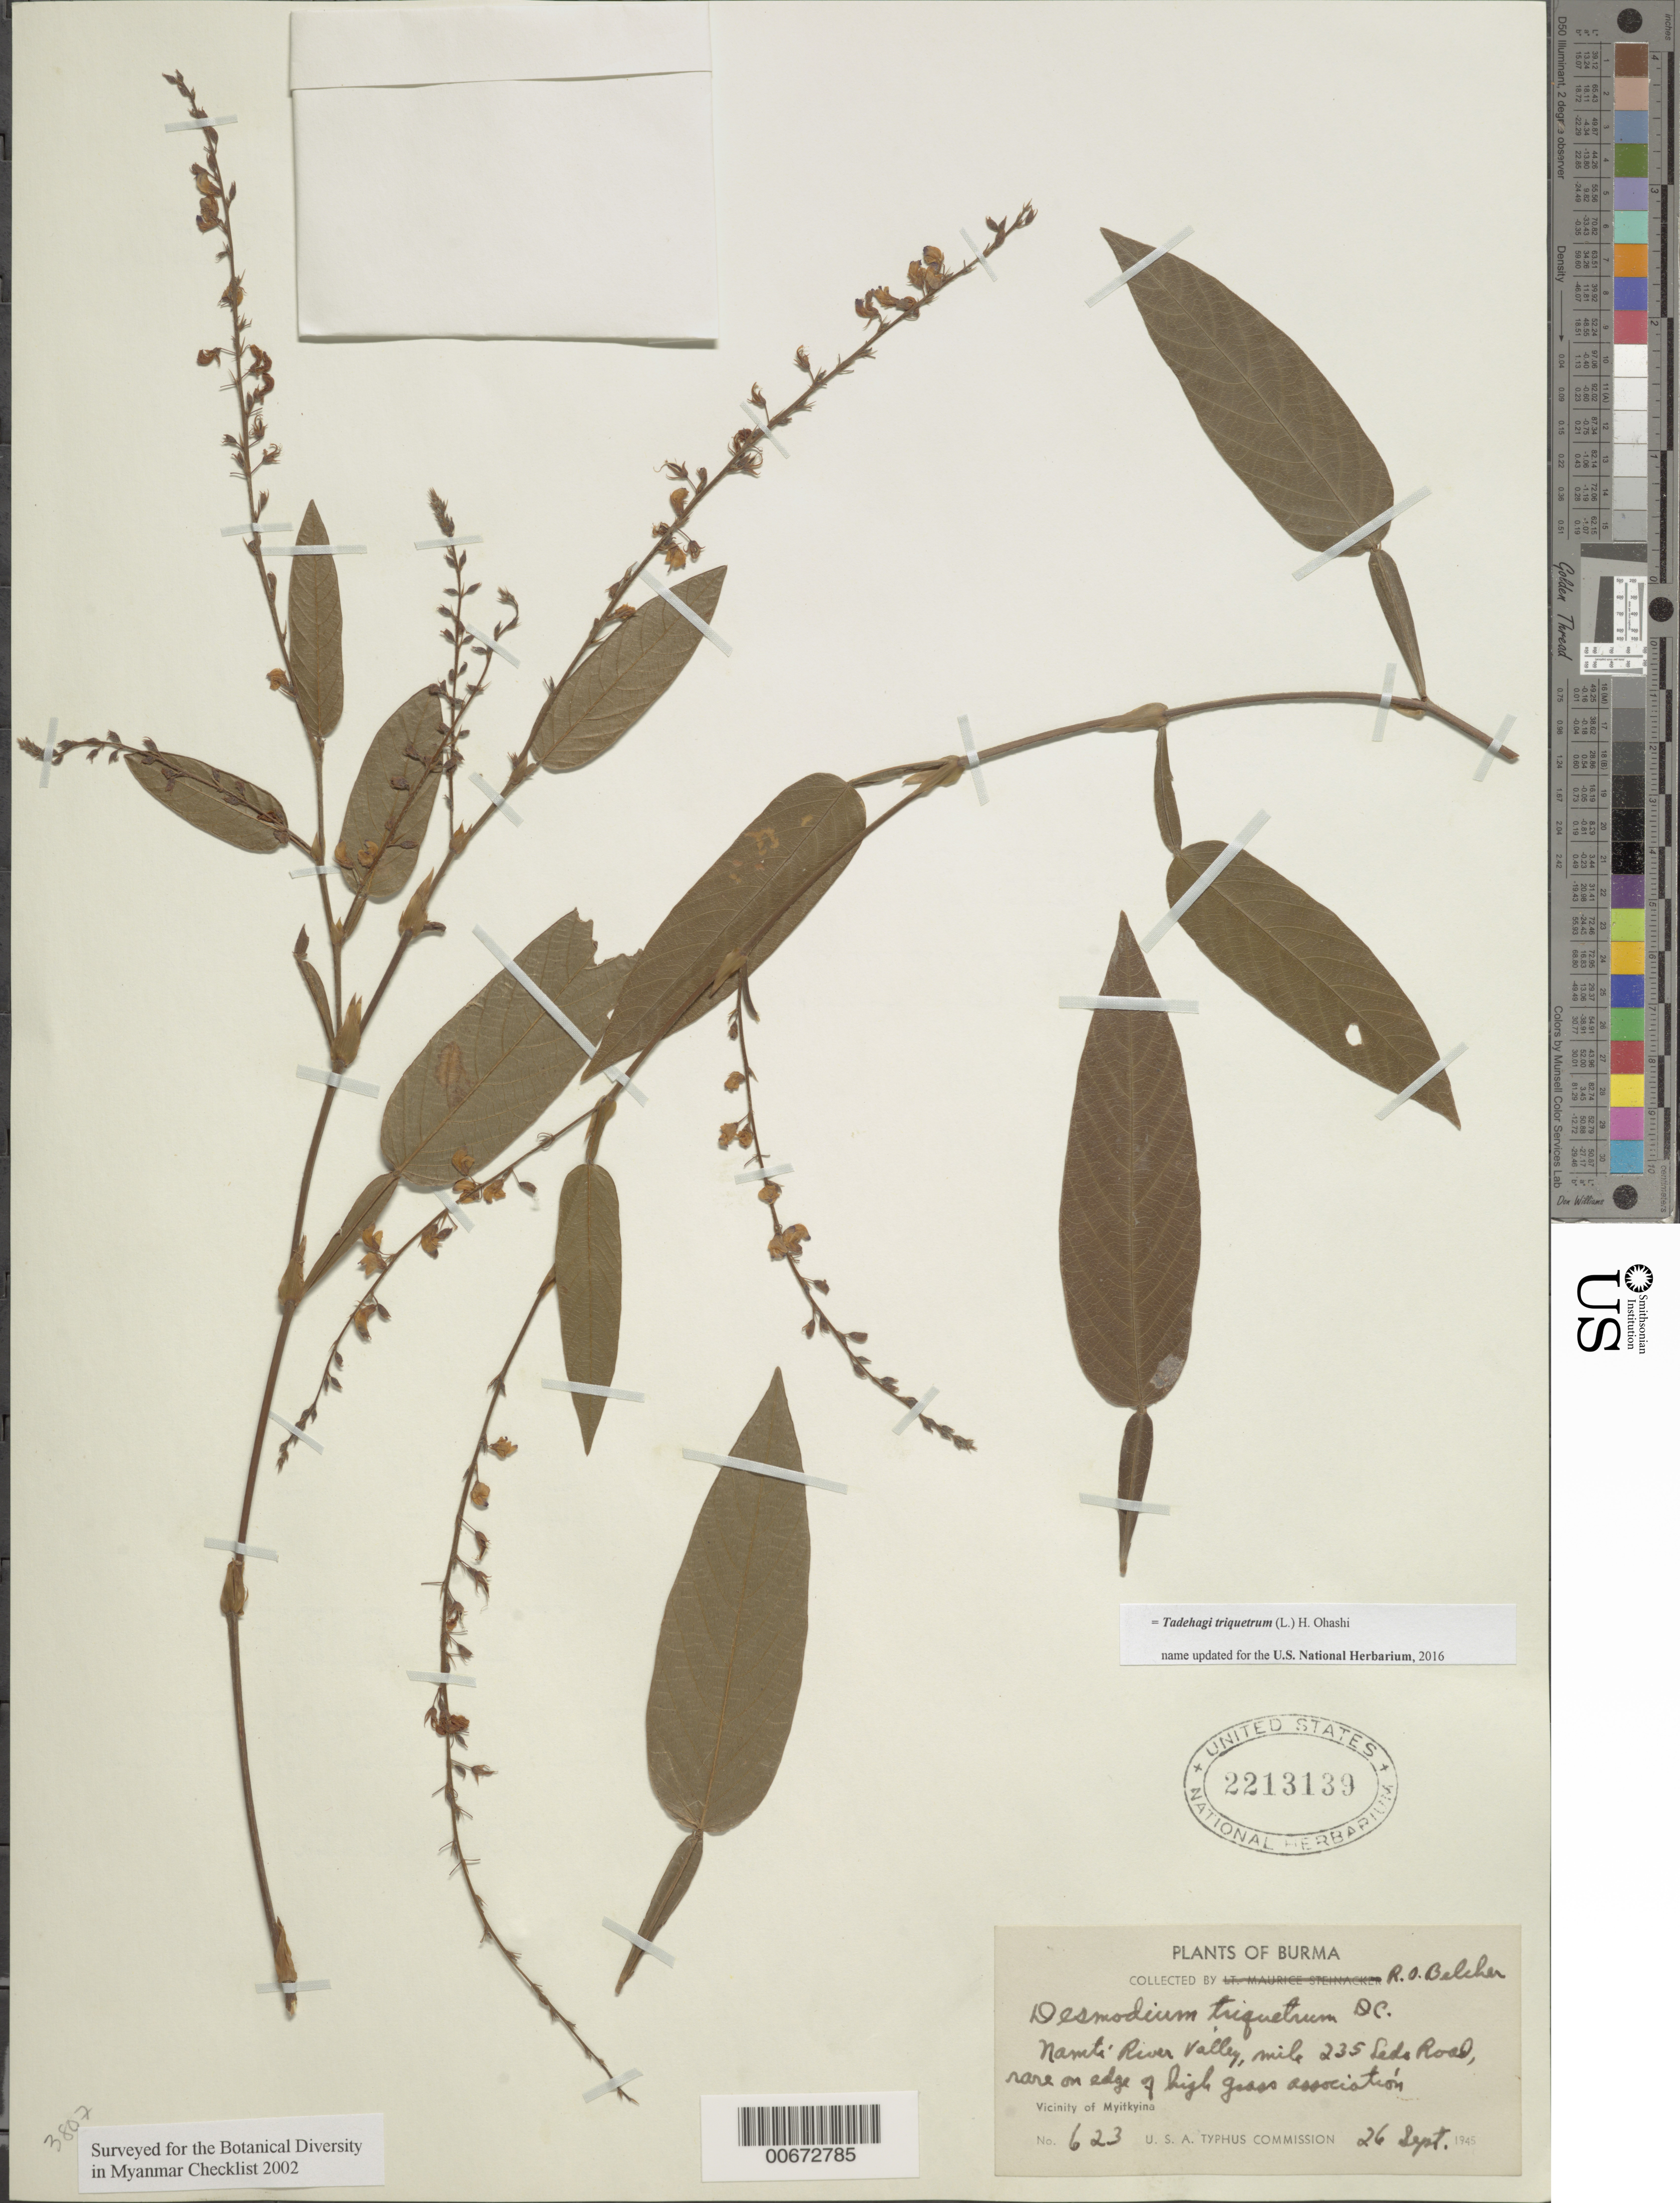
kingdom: Plantae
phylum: Tracheophyta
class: Magnoliopsida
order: Fabales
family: Fabaceae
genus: Tadehagi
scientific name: Tadehagi triquetrum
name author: (L.) H. Ohashi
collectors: R. Belcher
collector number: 623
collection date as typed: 26 Sep 1945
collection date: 1945-09-26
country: Myanmar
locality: Nanti River Valley, Ledo Road.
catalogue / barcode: US 2213139